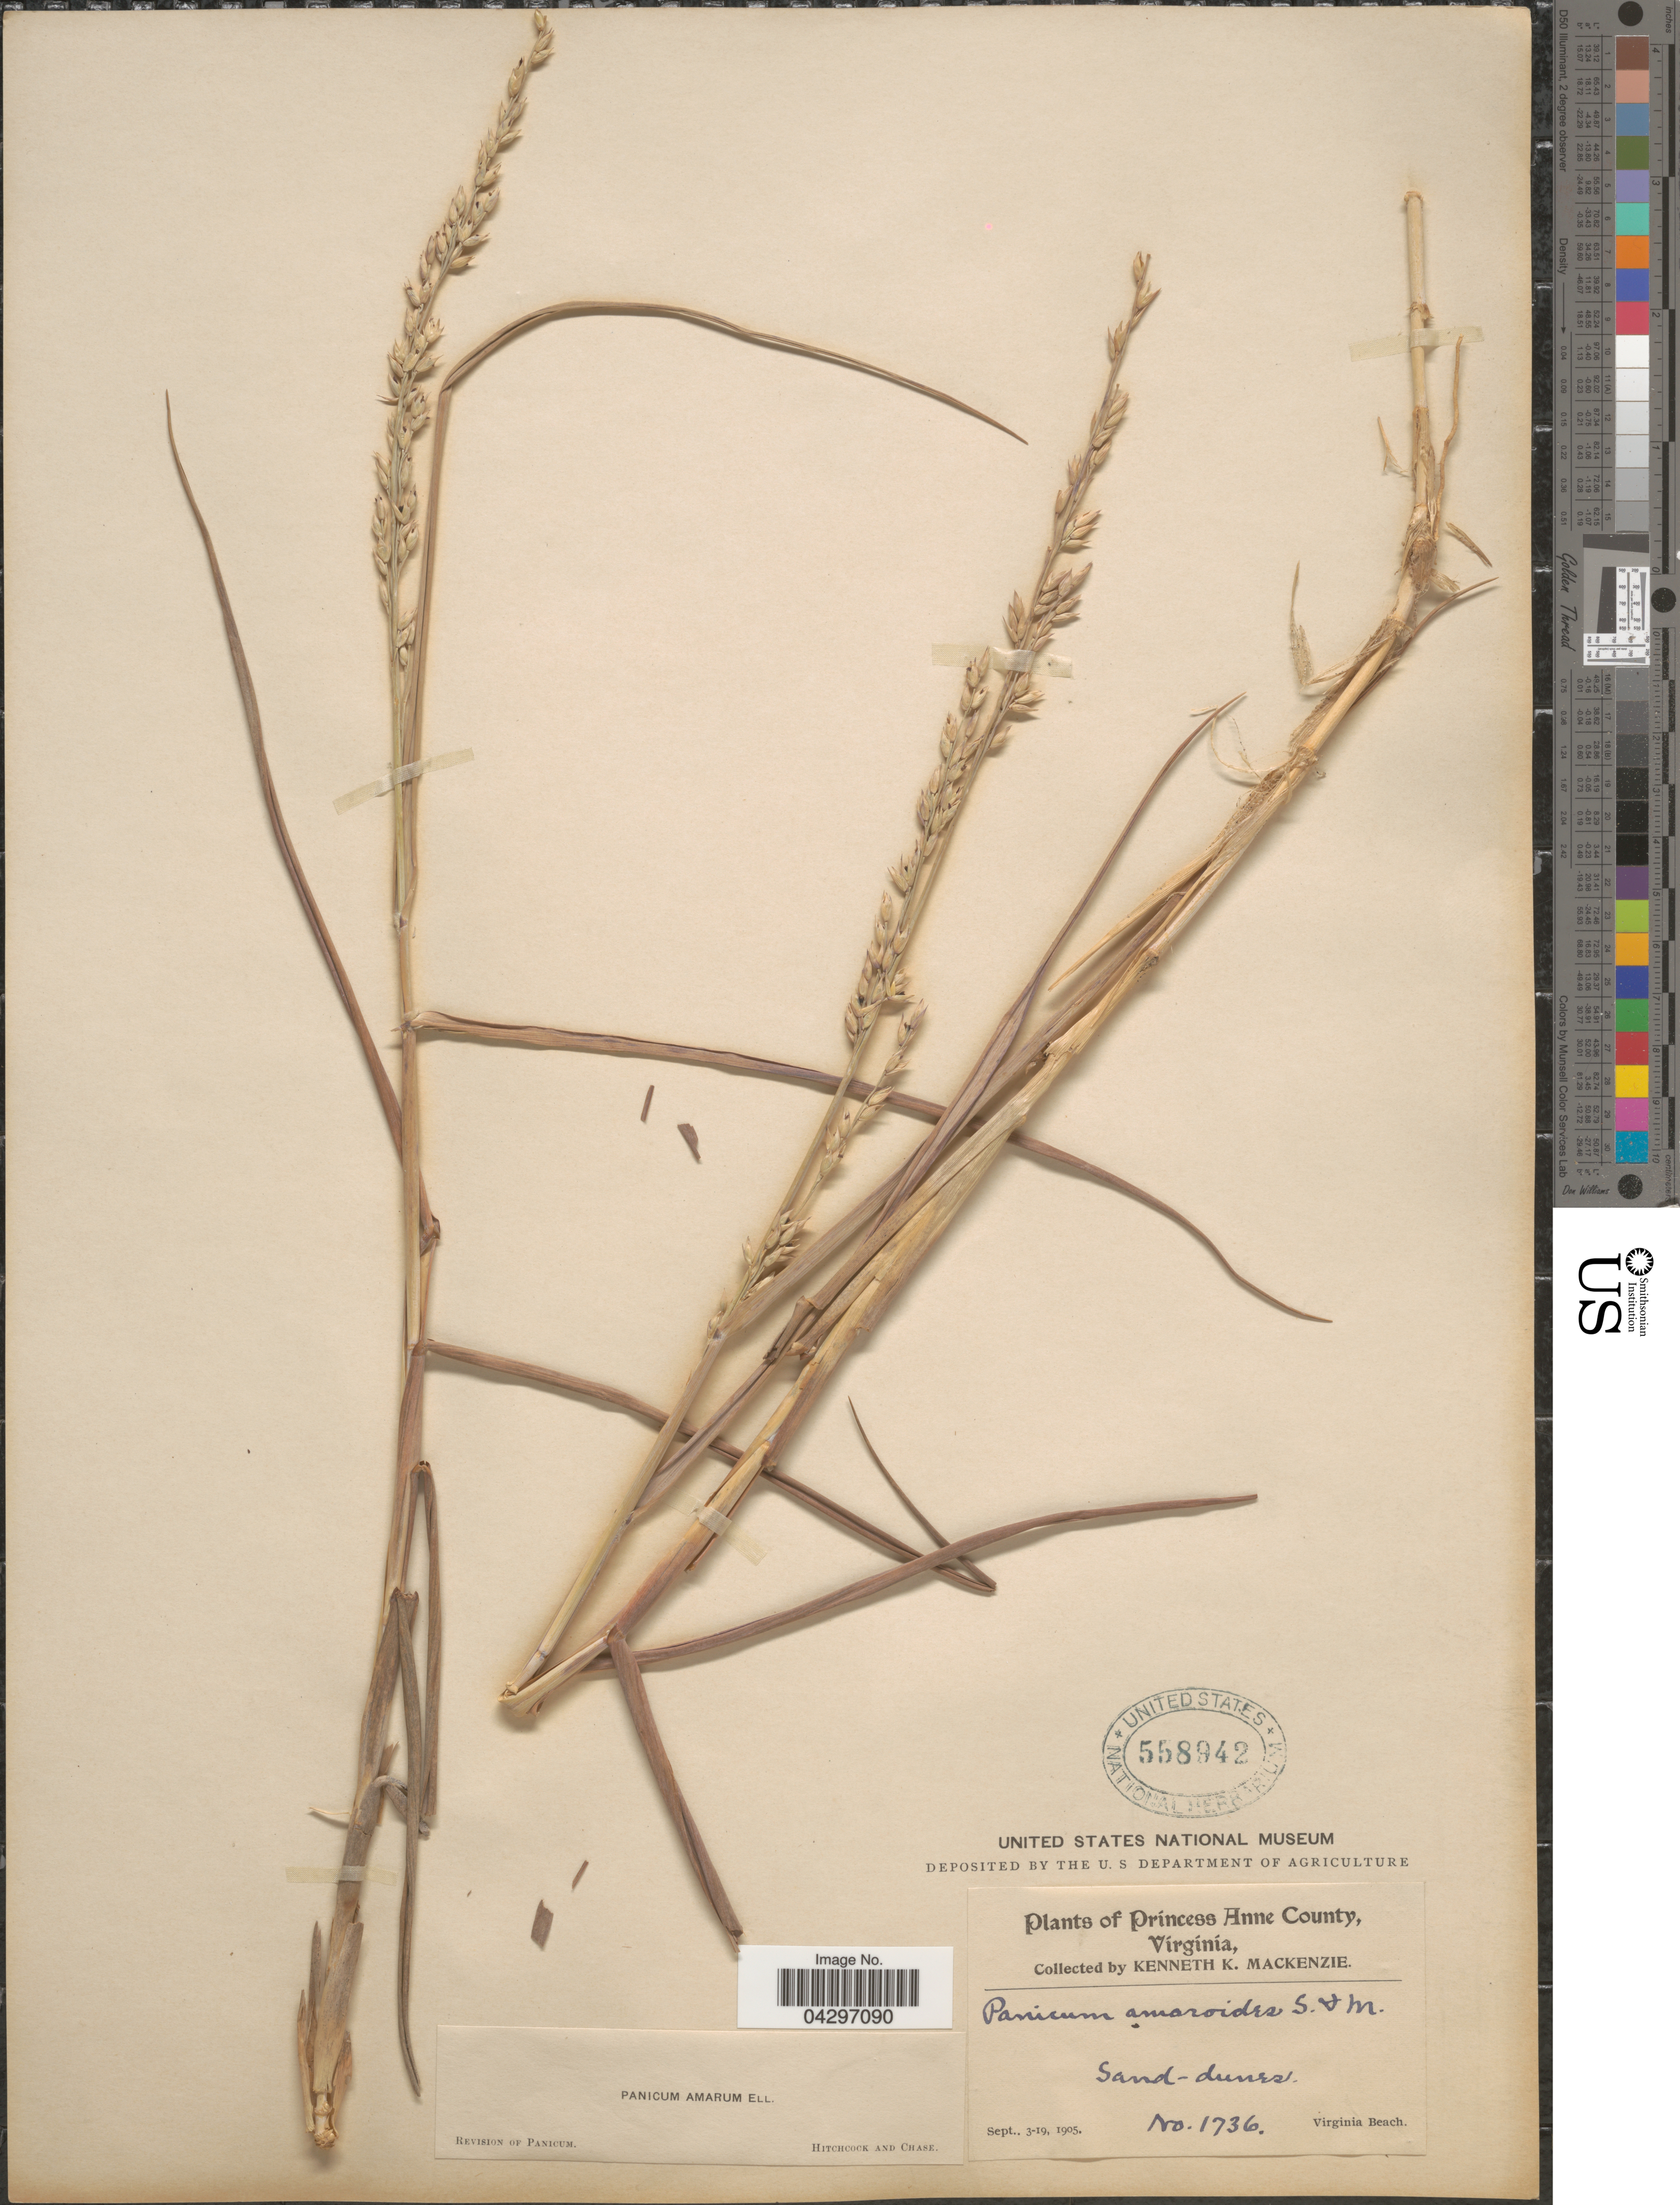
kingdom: Plantae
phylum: Tracheophyta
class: Liliopsida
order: Poales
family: Poaceae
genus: Panicum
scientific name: Panicum amarum var. amarulum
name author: (Hitchc. & Chase) Freckmann & Lelong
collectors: K. K. Mackenzie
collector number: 1736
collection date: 1905-09-03/1905-09-19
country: United States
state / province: Virginia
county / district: City of Virginia Beach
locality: Princess Anne (=historic county name)County. Sand-dunes. Virginia Beach.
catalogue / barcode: US 558942